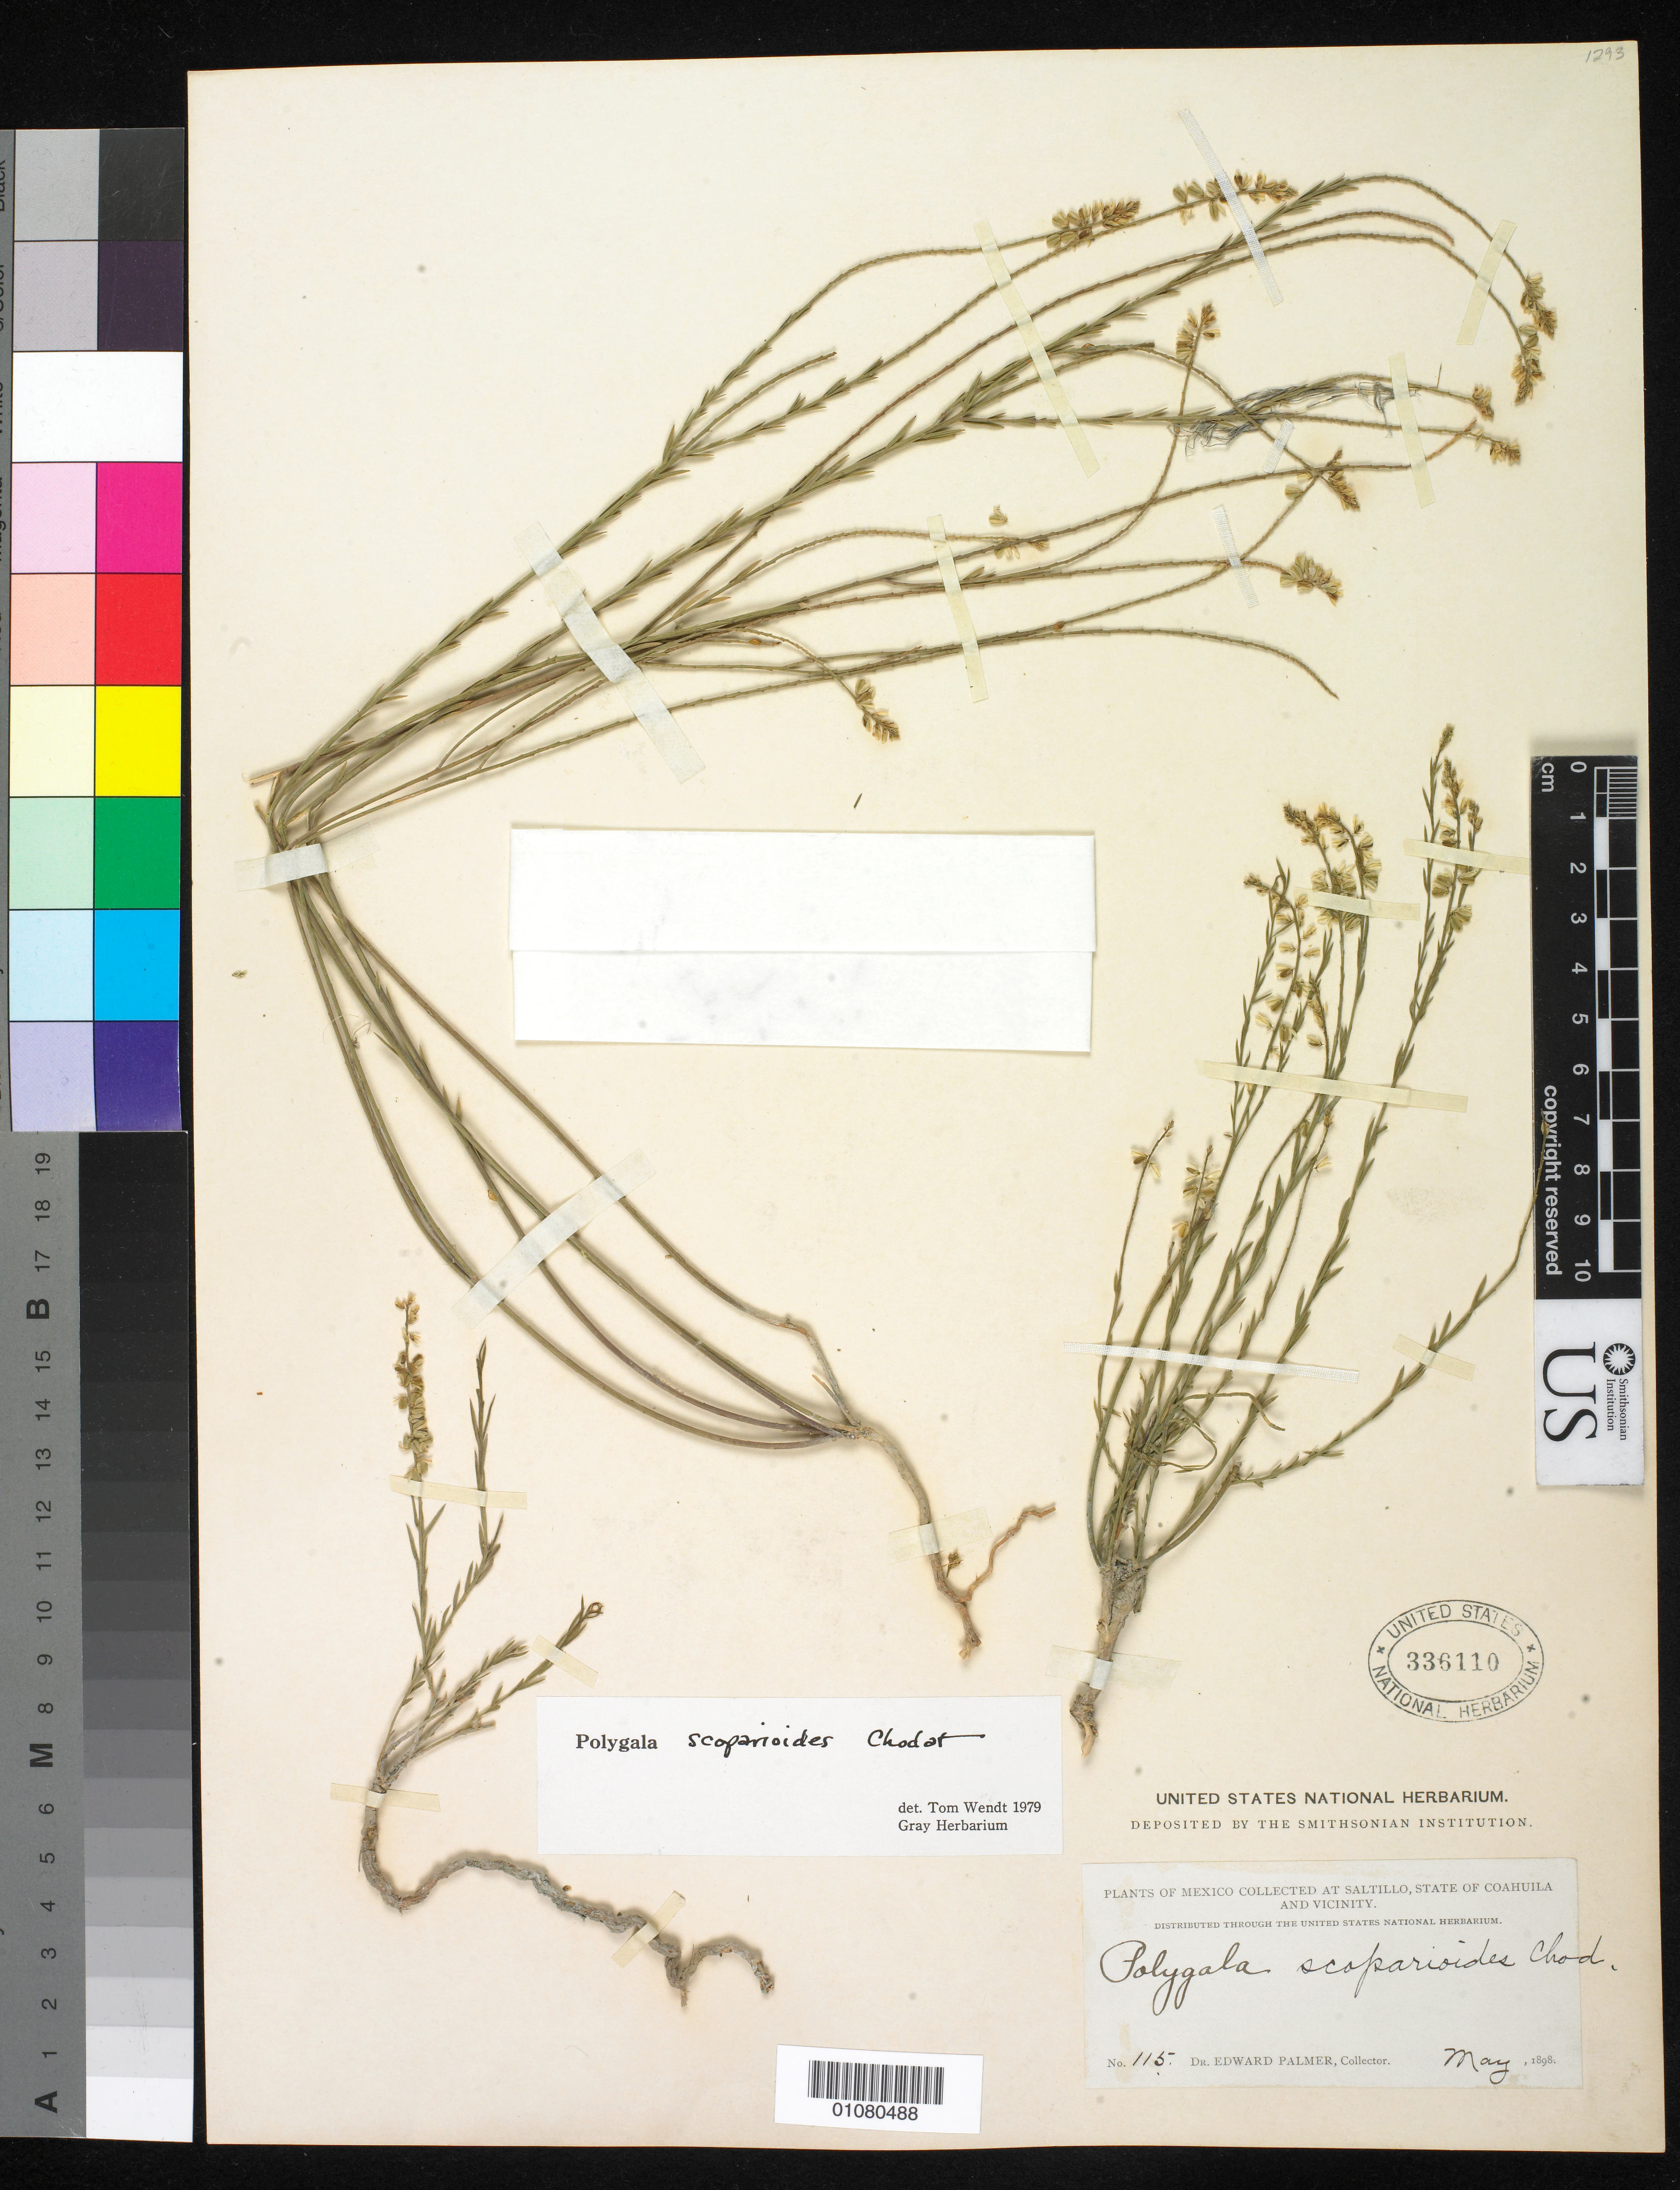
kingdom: Plantae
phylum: Tracheophyta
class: Magnoliopsida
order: Fabales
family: Polygalaceae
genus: Polygala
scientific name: Polygala scoparioides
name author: Chodat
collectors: E. Palmer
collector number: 115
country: Mexico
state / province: Coahuila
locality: Saltillo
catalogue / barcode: US 336110